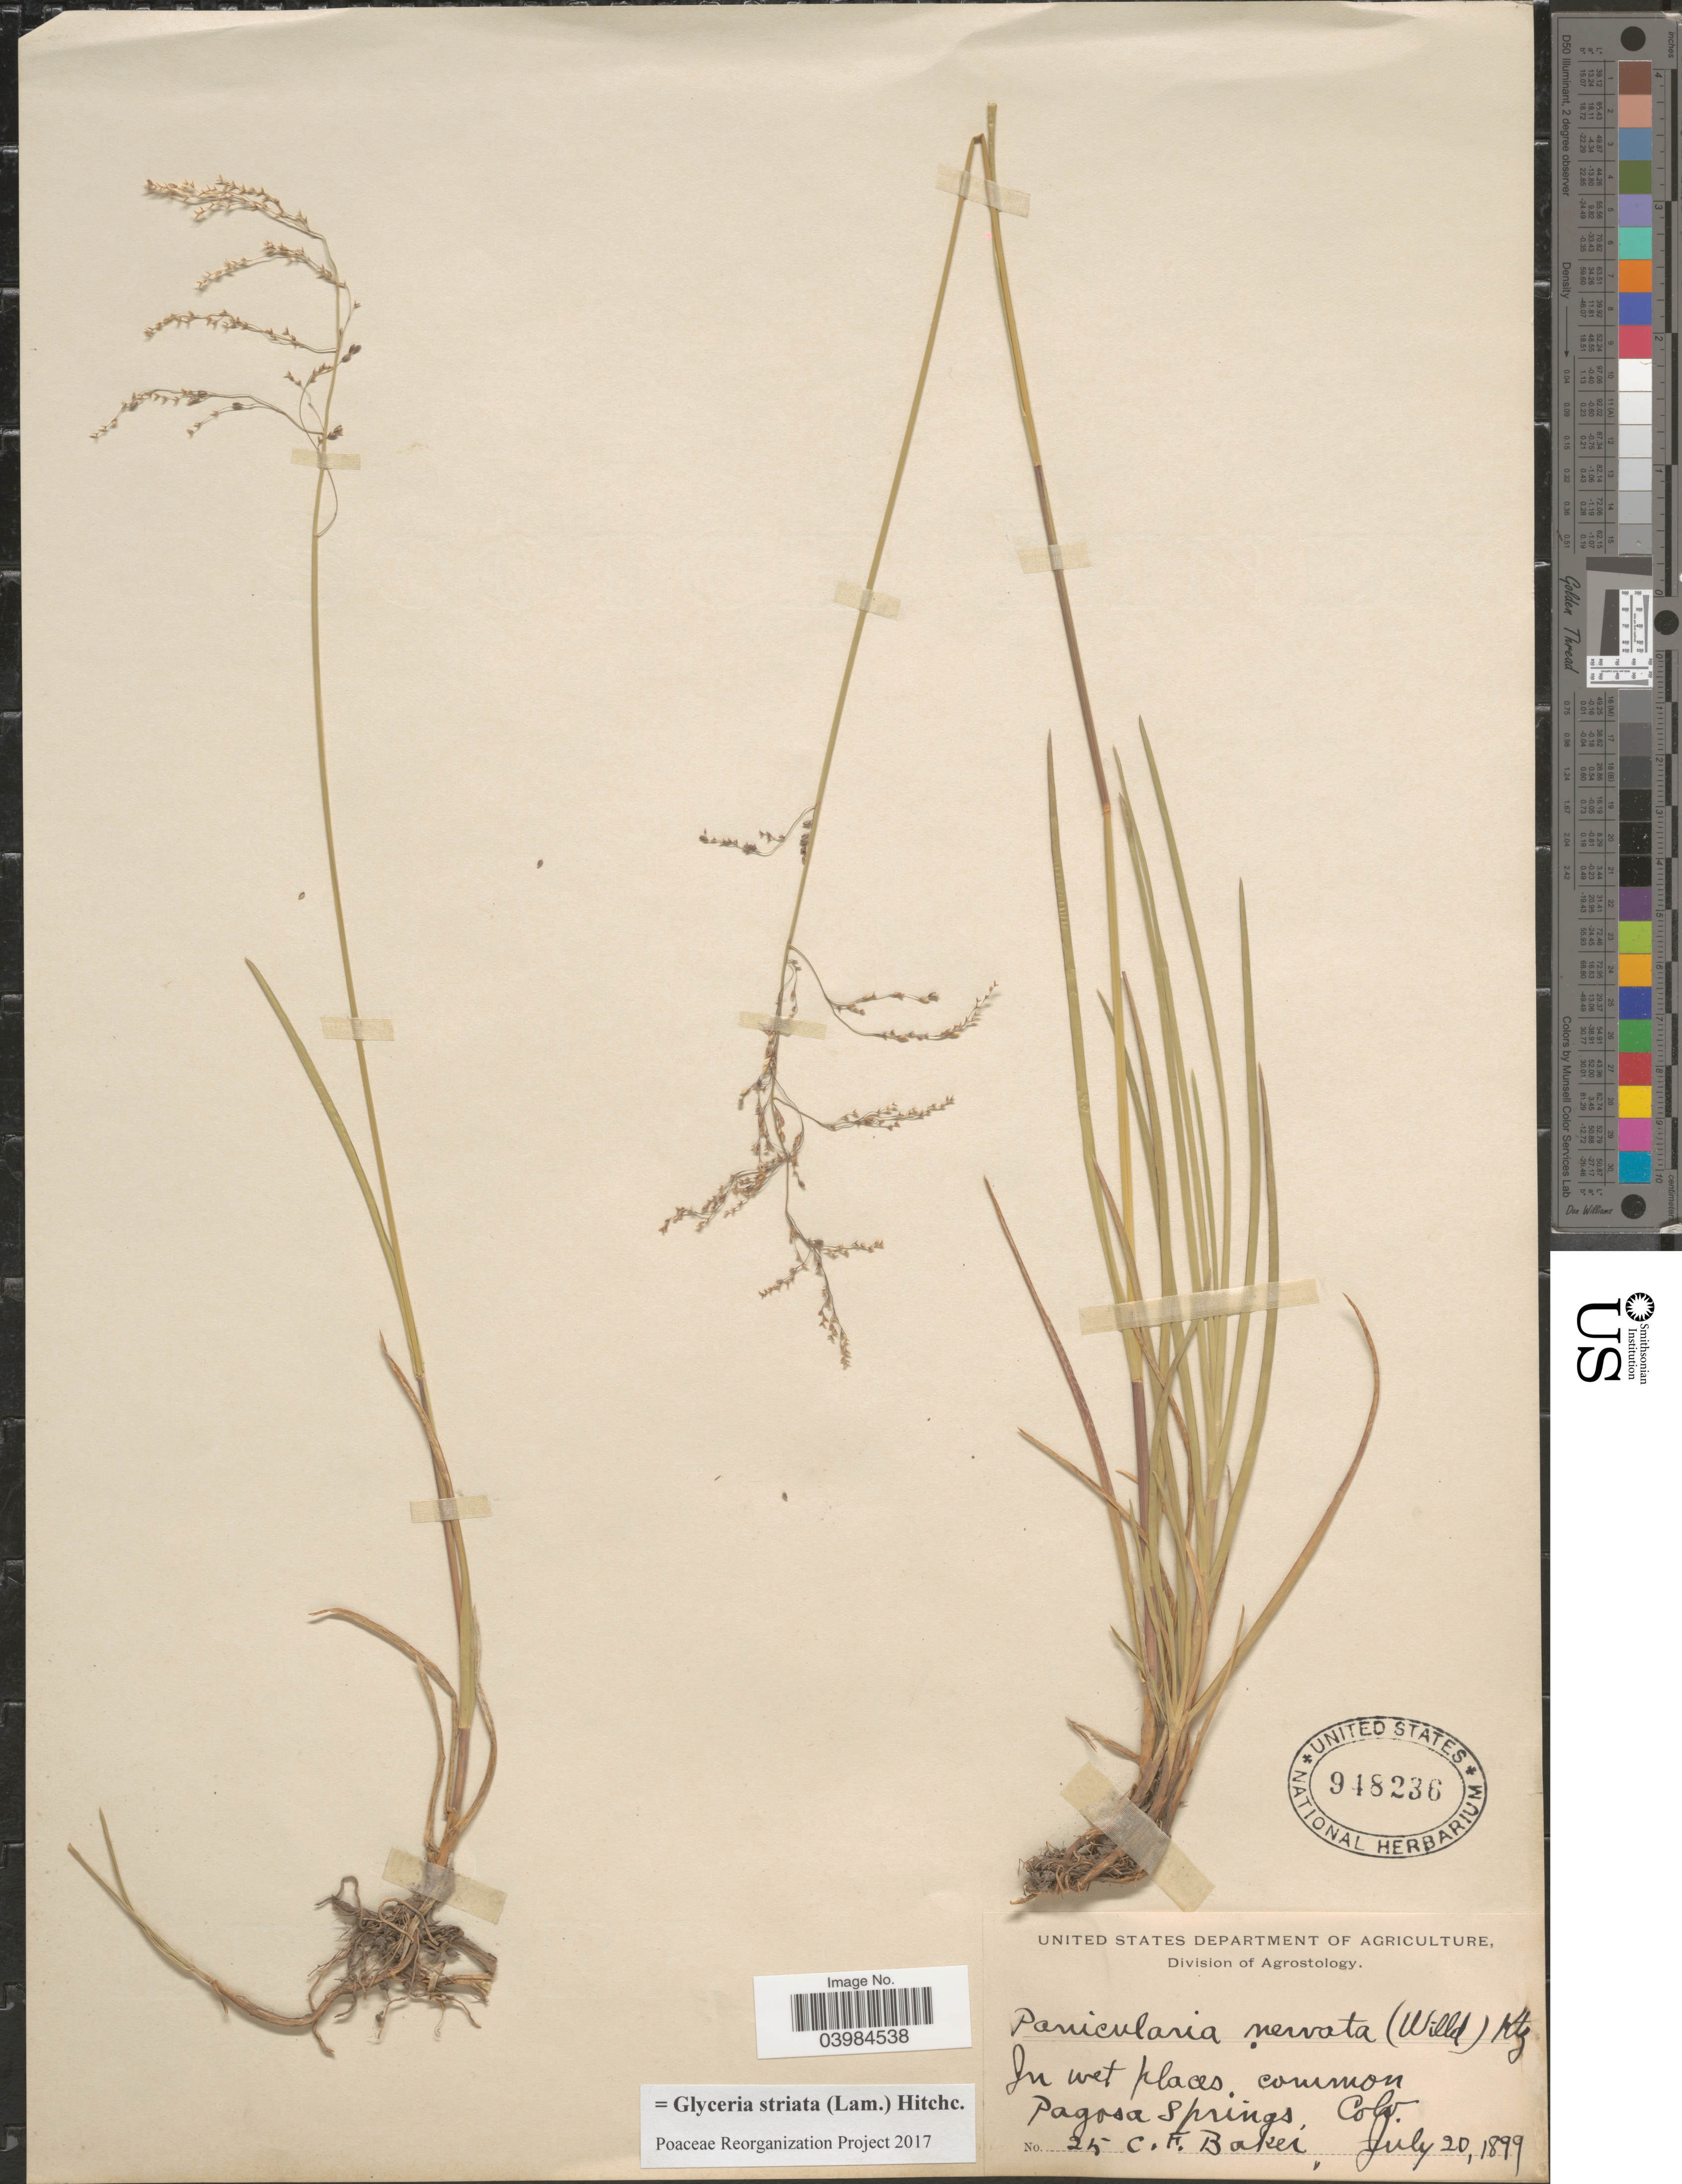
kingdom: Plantae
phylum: Tracheophyta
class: Liliopsida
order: Poales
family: Poaceae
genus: Glyceria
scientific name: Glyceria striata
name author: (Lam.) Hitchc.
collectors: C. F. Baker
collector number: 25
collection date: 1899-07-20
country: United States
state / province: Colorado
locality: In wet places. Pagosa Springs.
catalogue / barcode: US 948236